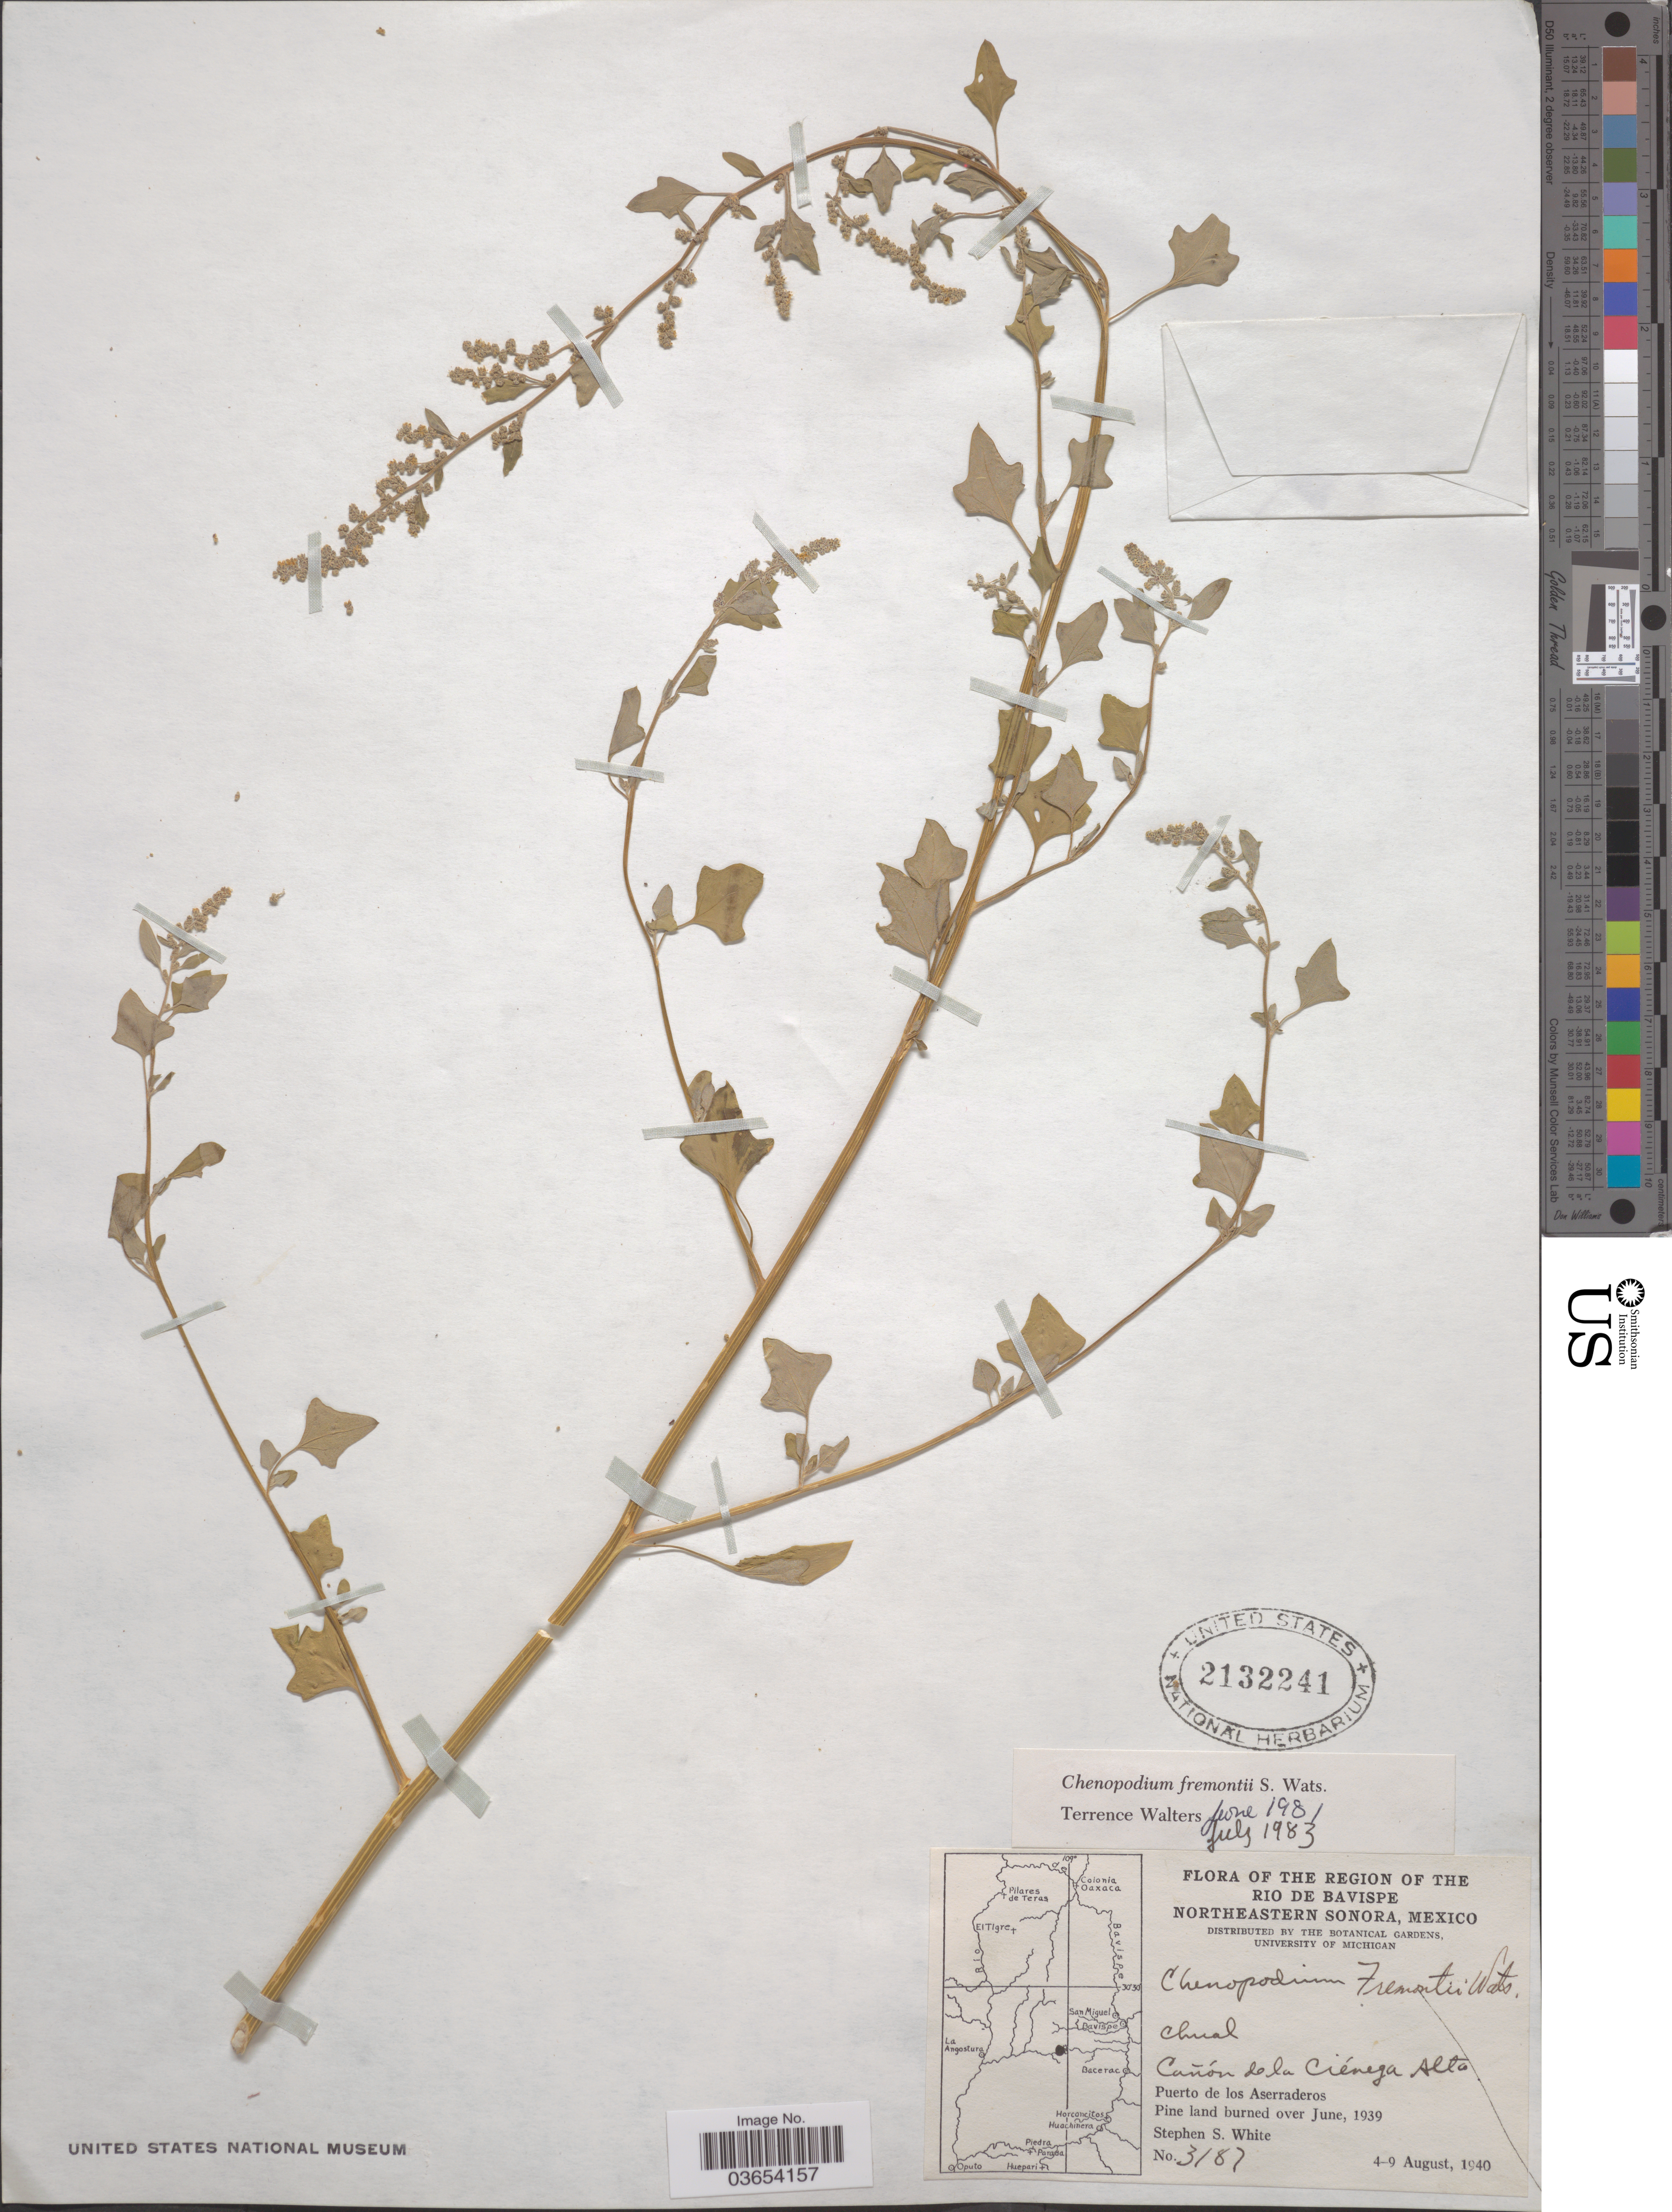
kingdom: Plantae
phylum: Tracheophyta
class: Magnoliopsida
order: Caryophyllales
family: Amaranthaceae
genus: Chenopodium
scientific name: Chenopodium fremontii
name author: S. Watson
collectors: S. S. White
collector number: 3187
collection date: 1940-08-04/1940-08-09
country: Mexico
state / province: Sonora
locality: The Region of the Rio de Bavispe. Northeastern Sonora. Cañón de la Ciénega Alto. Puerto de los Aserraderos.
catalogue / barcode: US 2132241